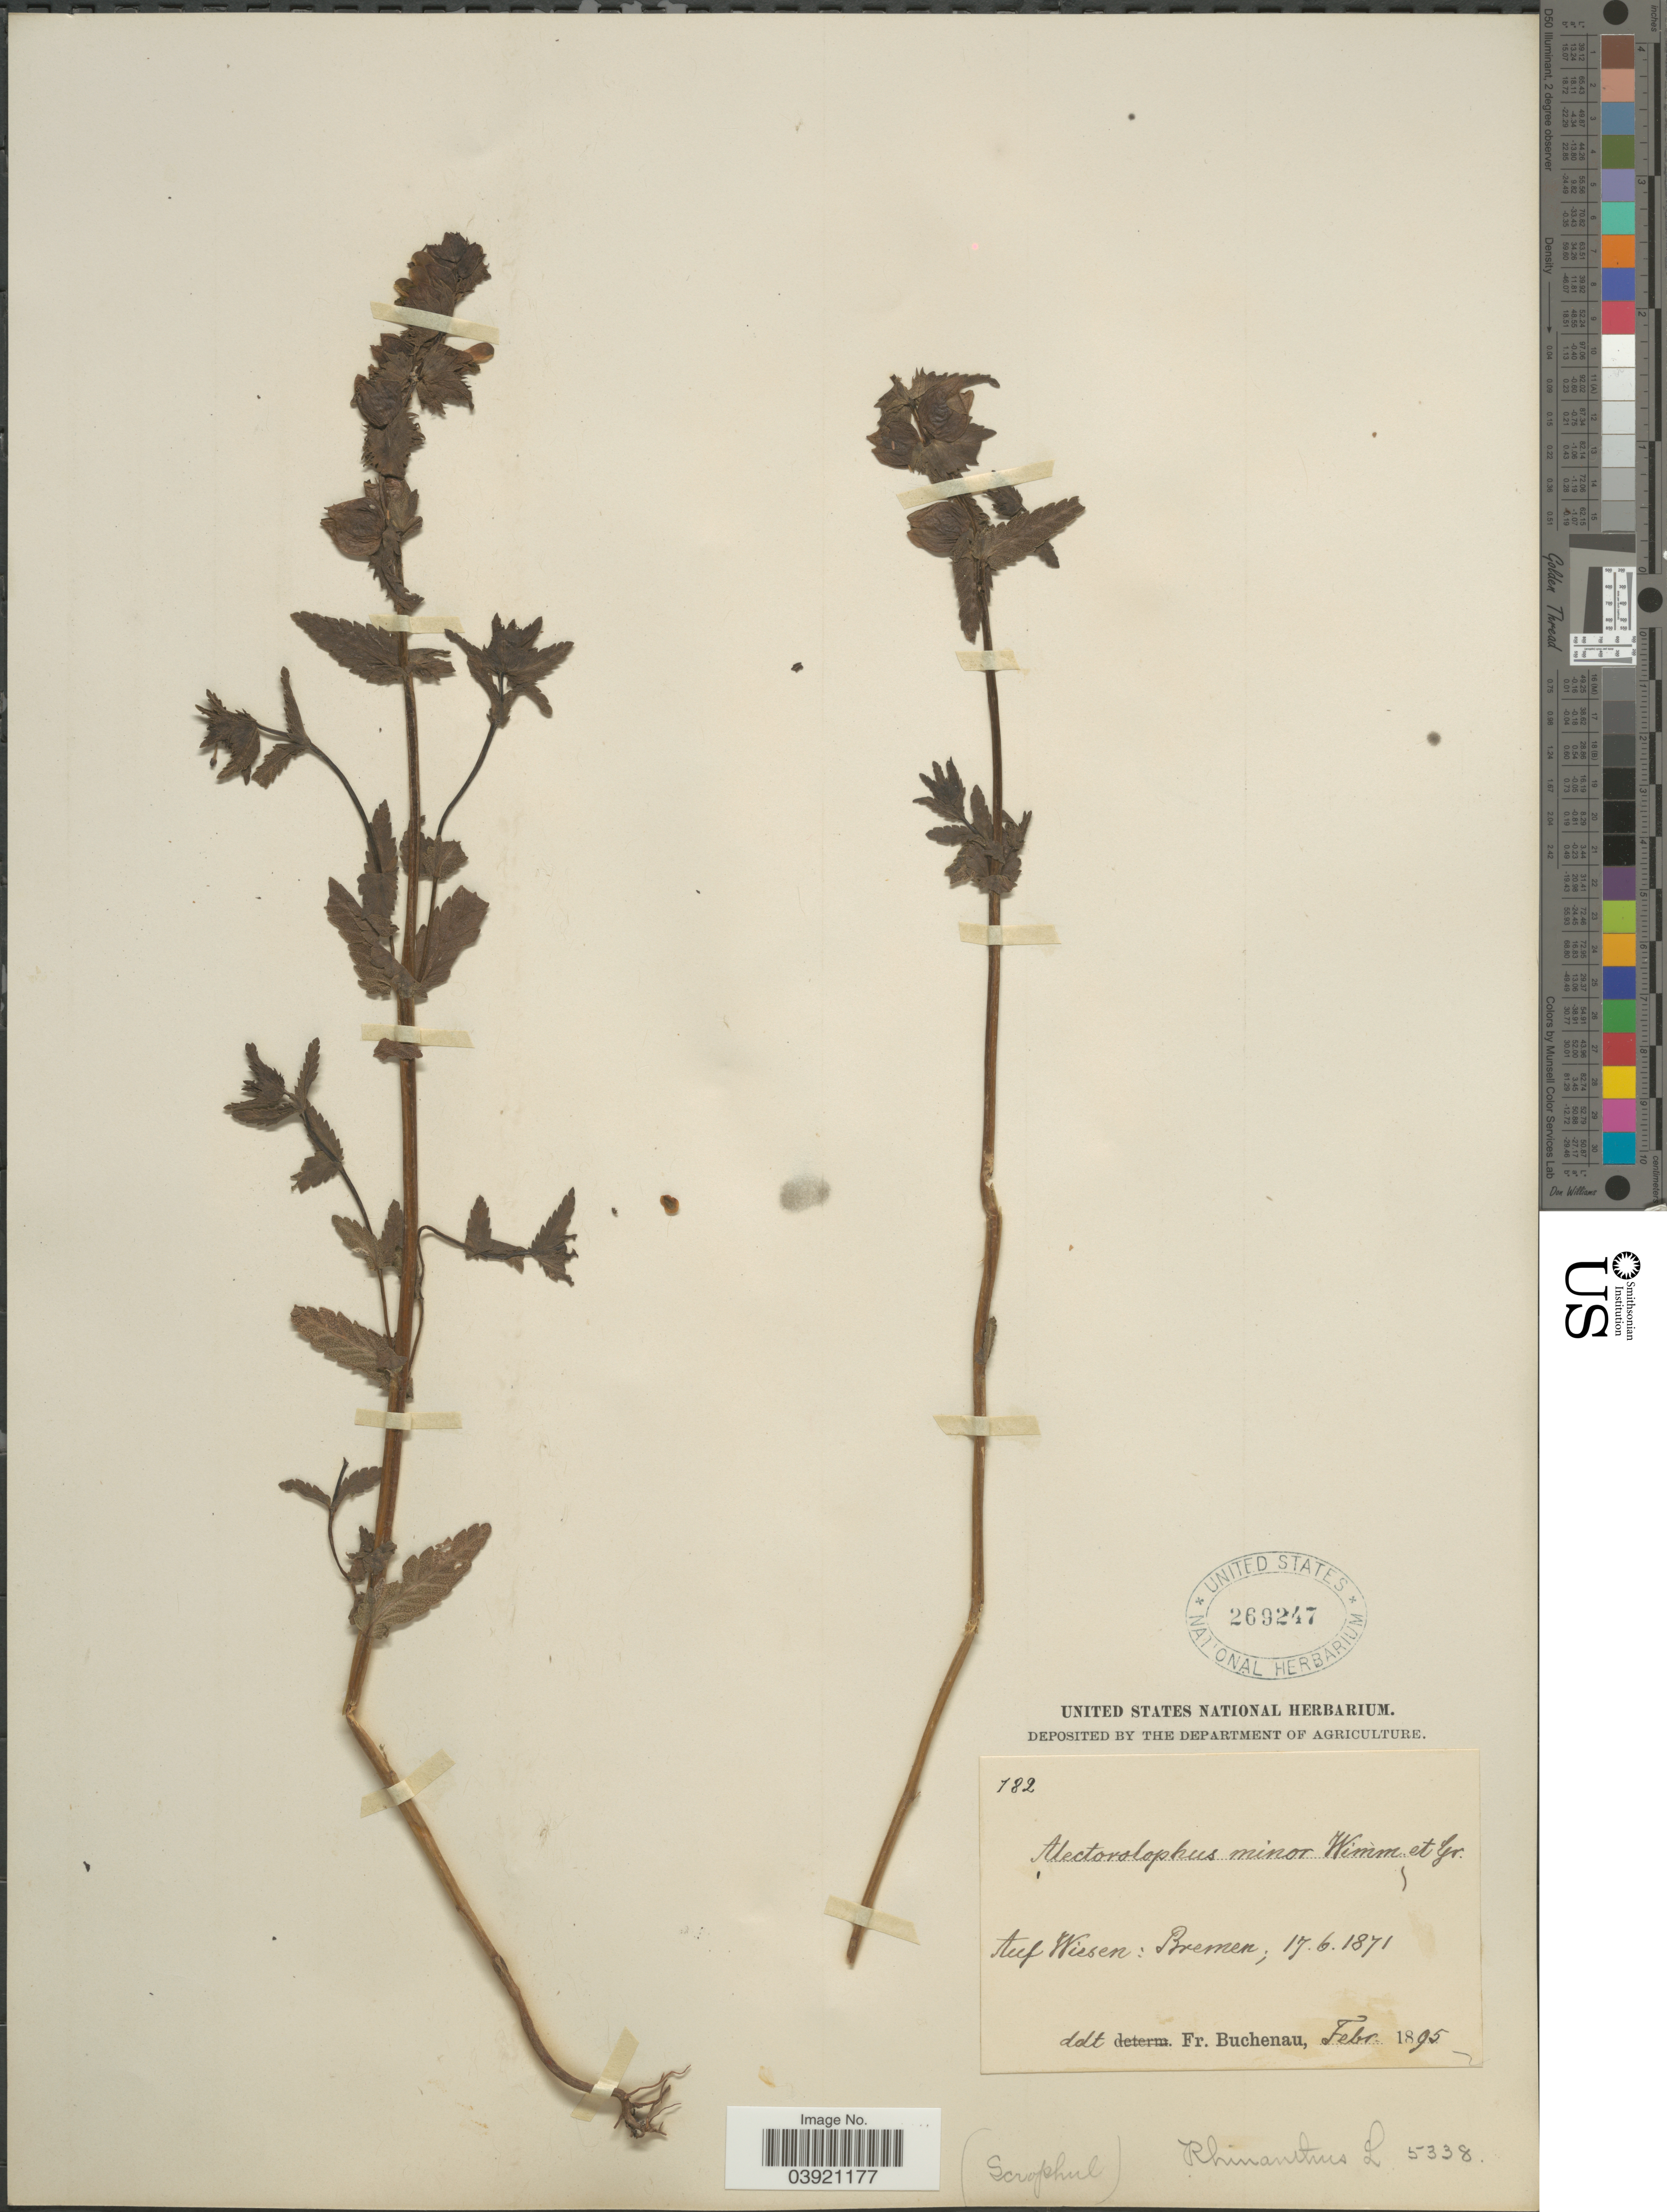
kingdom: Plantae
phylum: Tracheophyta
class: Magnoliopsida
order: Lamiales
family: Orobanchaceae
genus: Rhinanthus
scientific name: Rhinanthus minor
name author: L.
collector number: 182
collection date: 1871-06-17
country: Germany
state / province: Bremen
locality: Auf Wiesen.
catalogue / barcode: US 269247